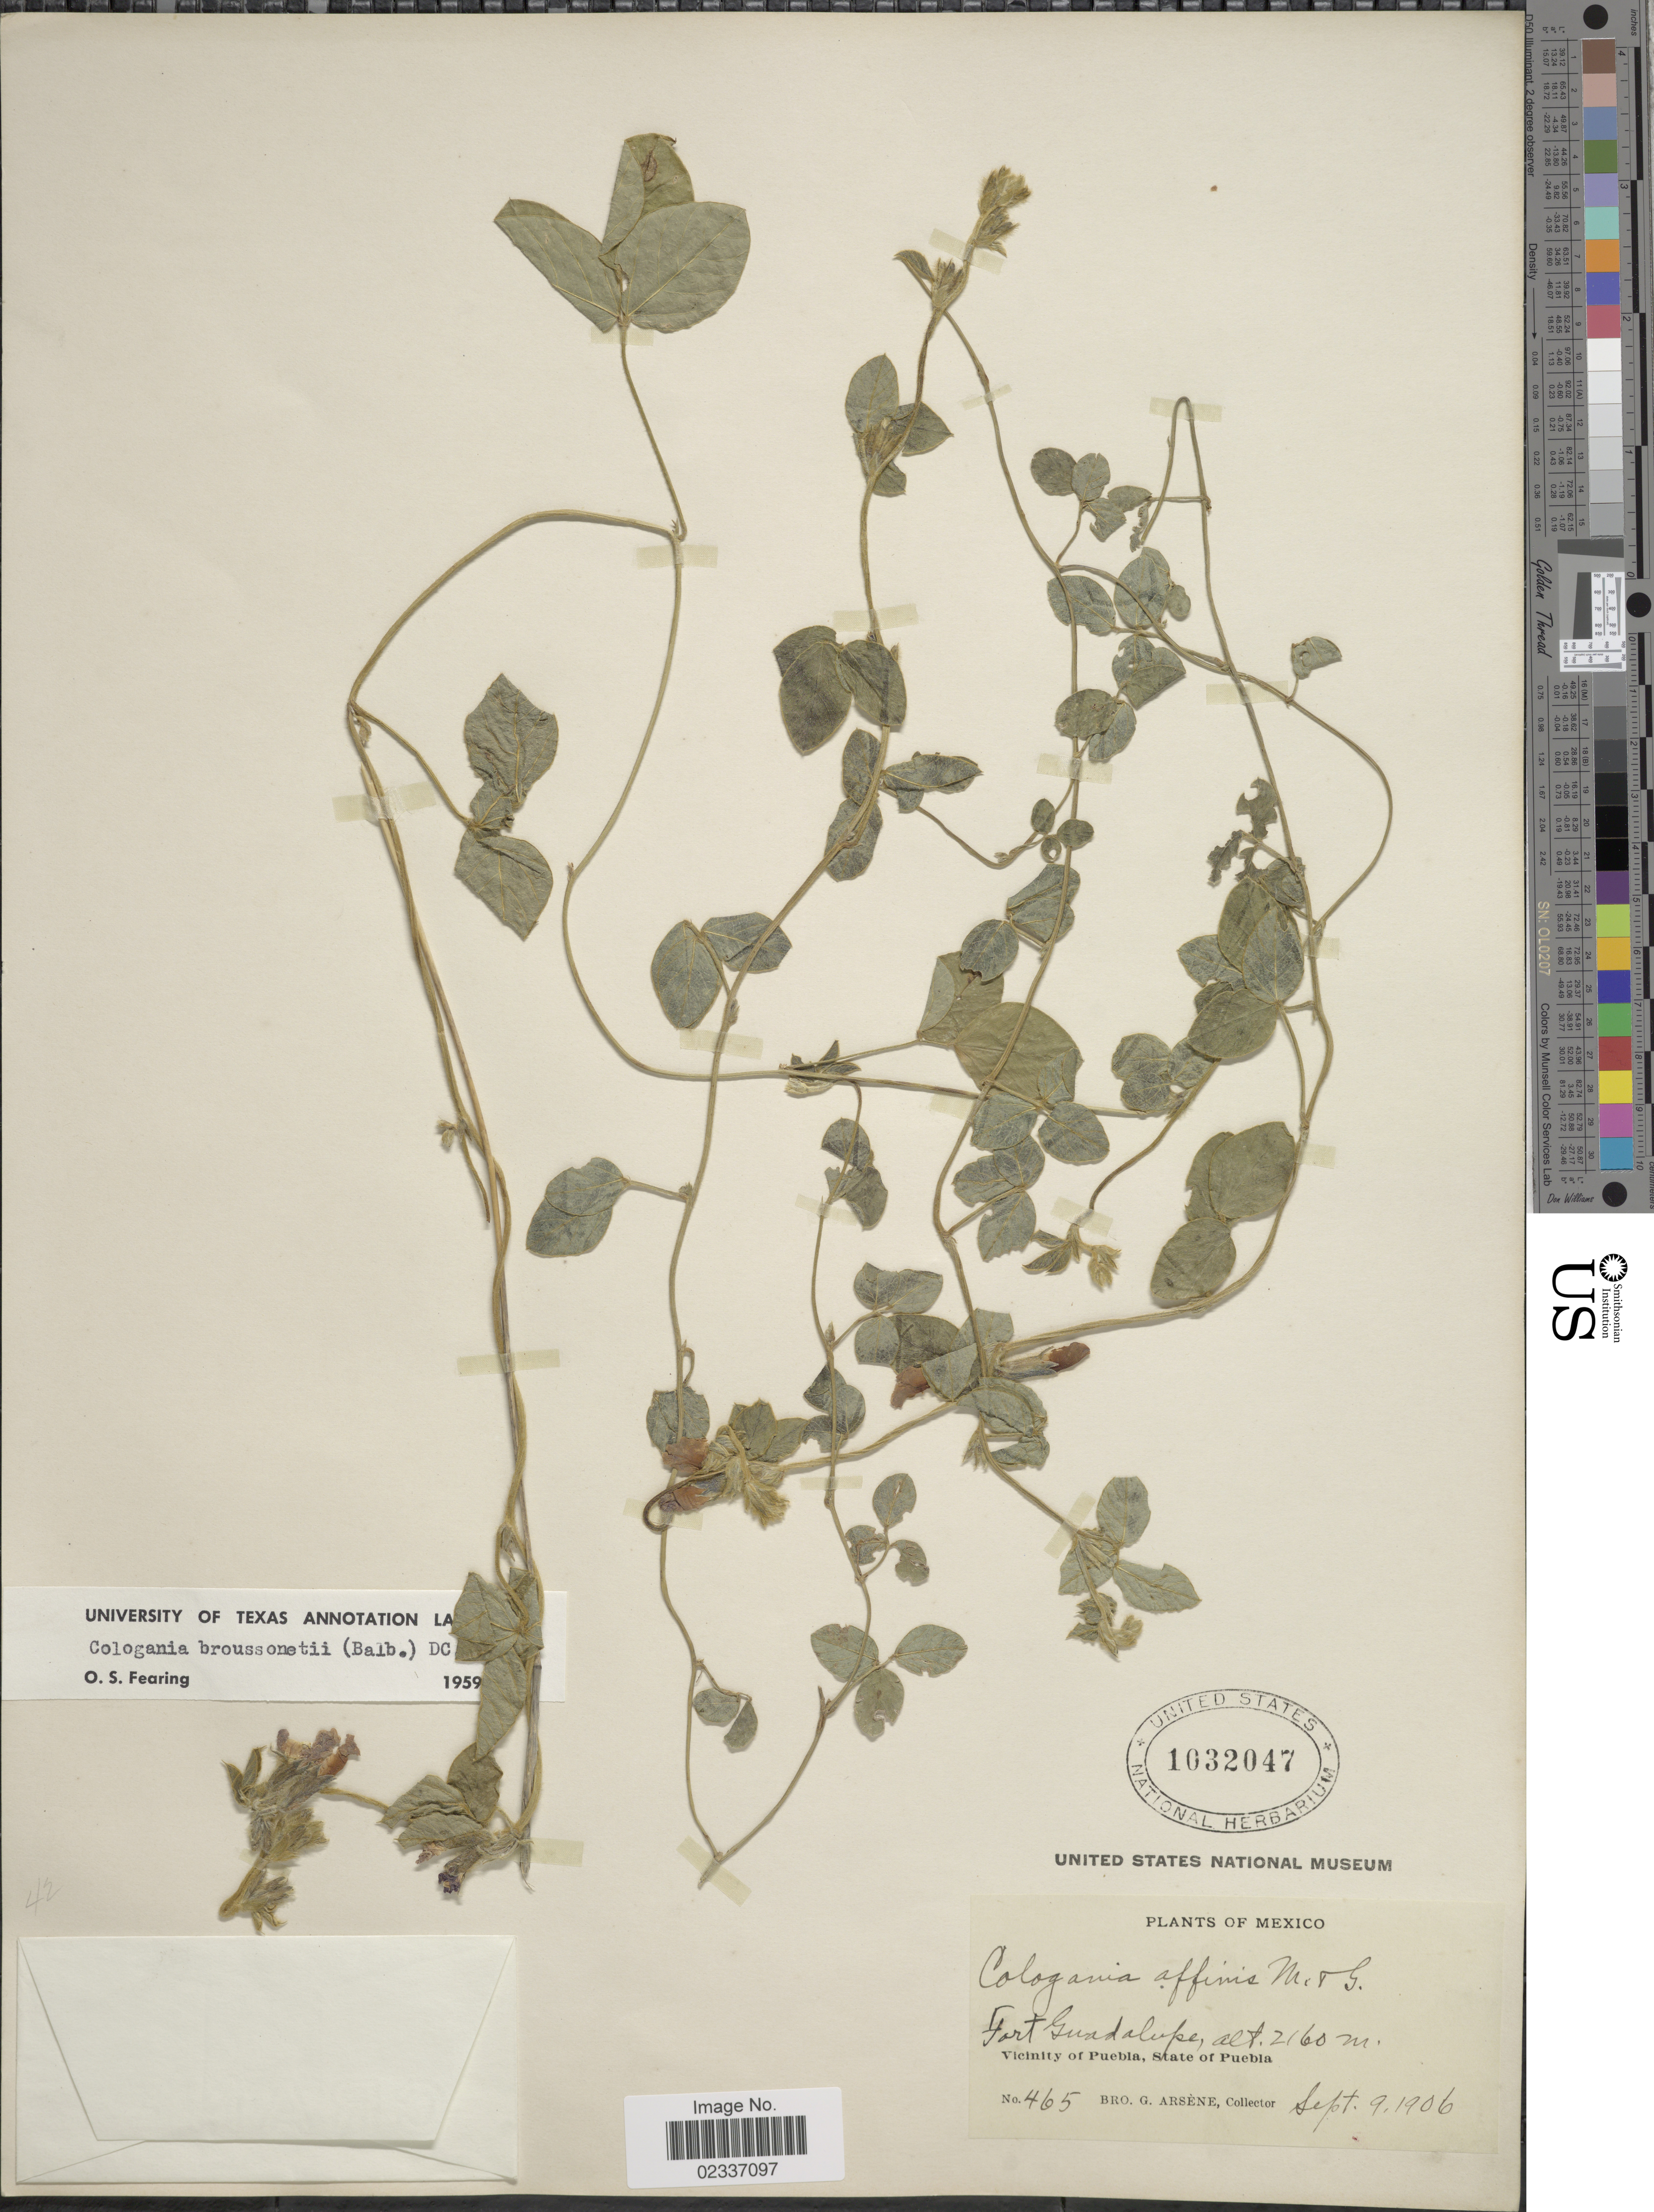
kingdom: Plantae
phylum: Tracheophyta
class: Magnoliopsida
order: Fabales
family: Fabaceae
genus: Cologania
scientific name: Cologania broussonetii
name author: (Balb.) DC.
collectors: Bro. G. Arsène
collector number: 465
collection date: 1906-09-09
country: Mexico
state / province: Puebla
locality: Fort Guadalupe, Vicinity of Puebla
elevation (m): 2160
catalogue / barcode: US 1032047